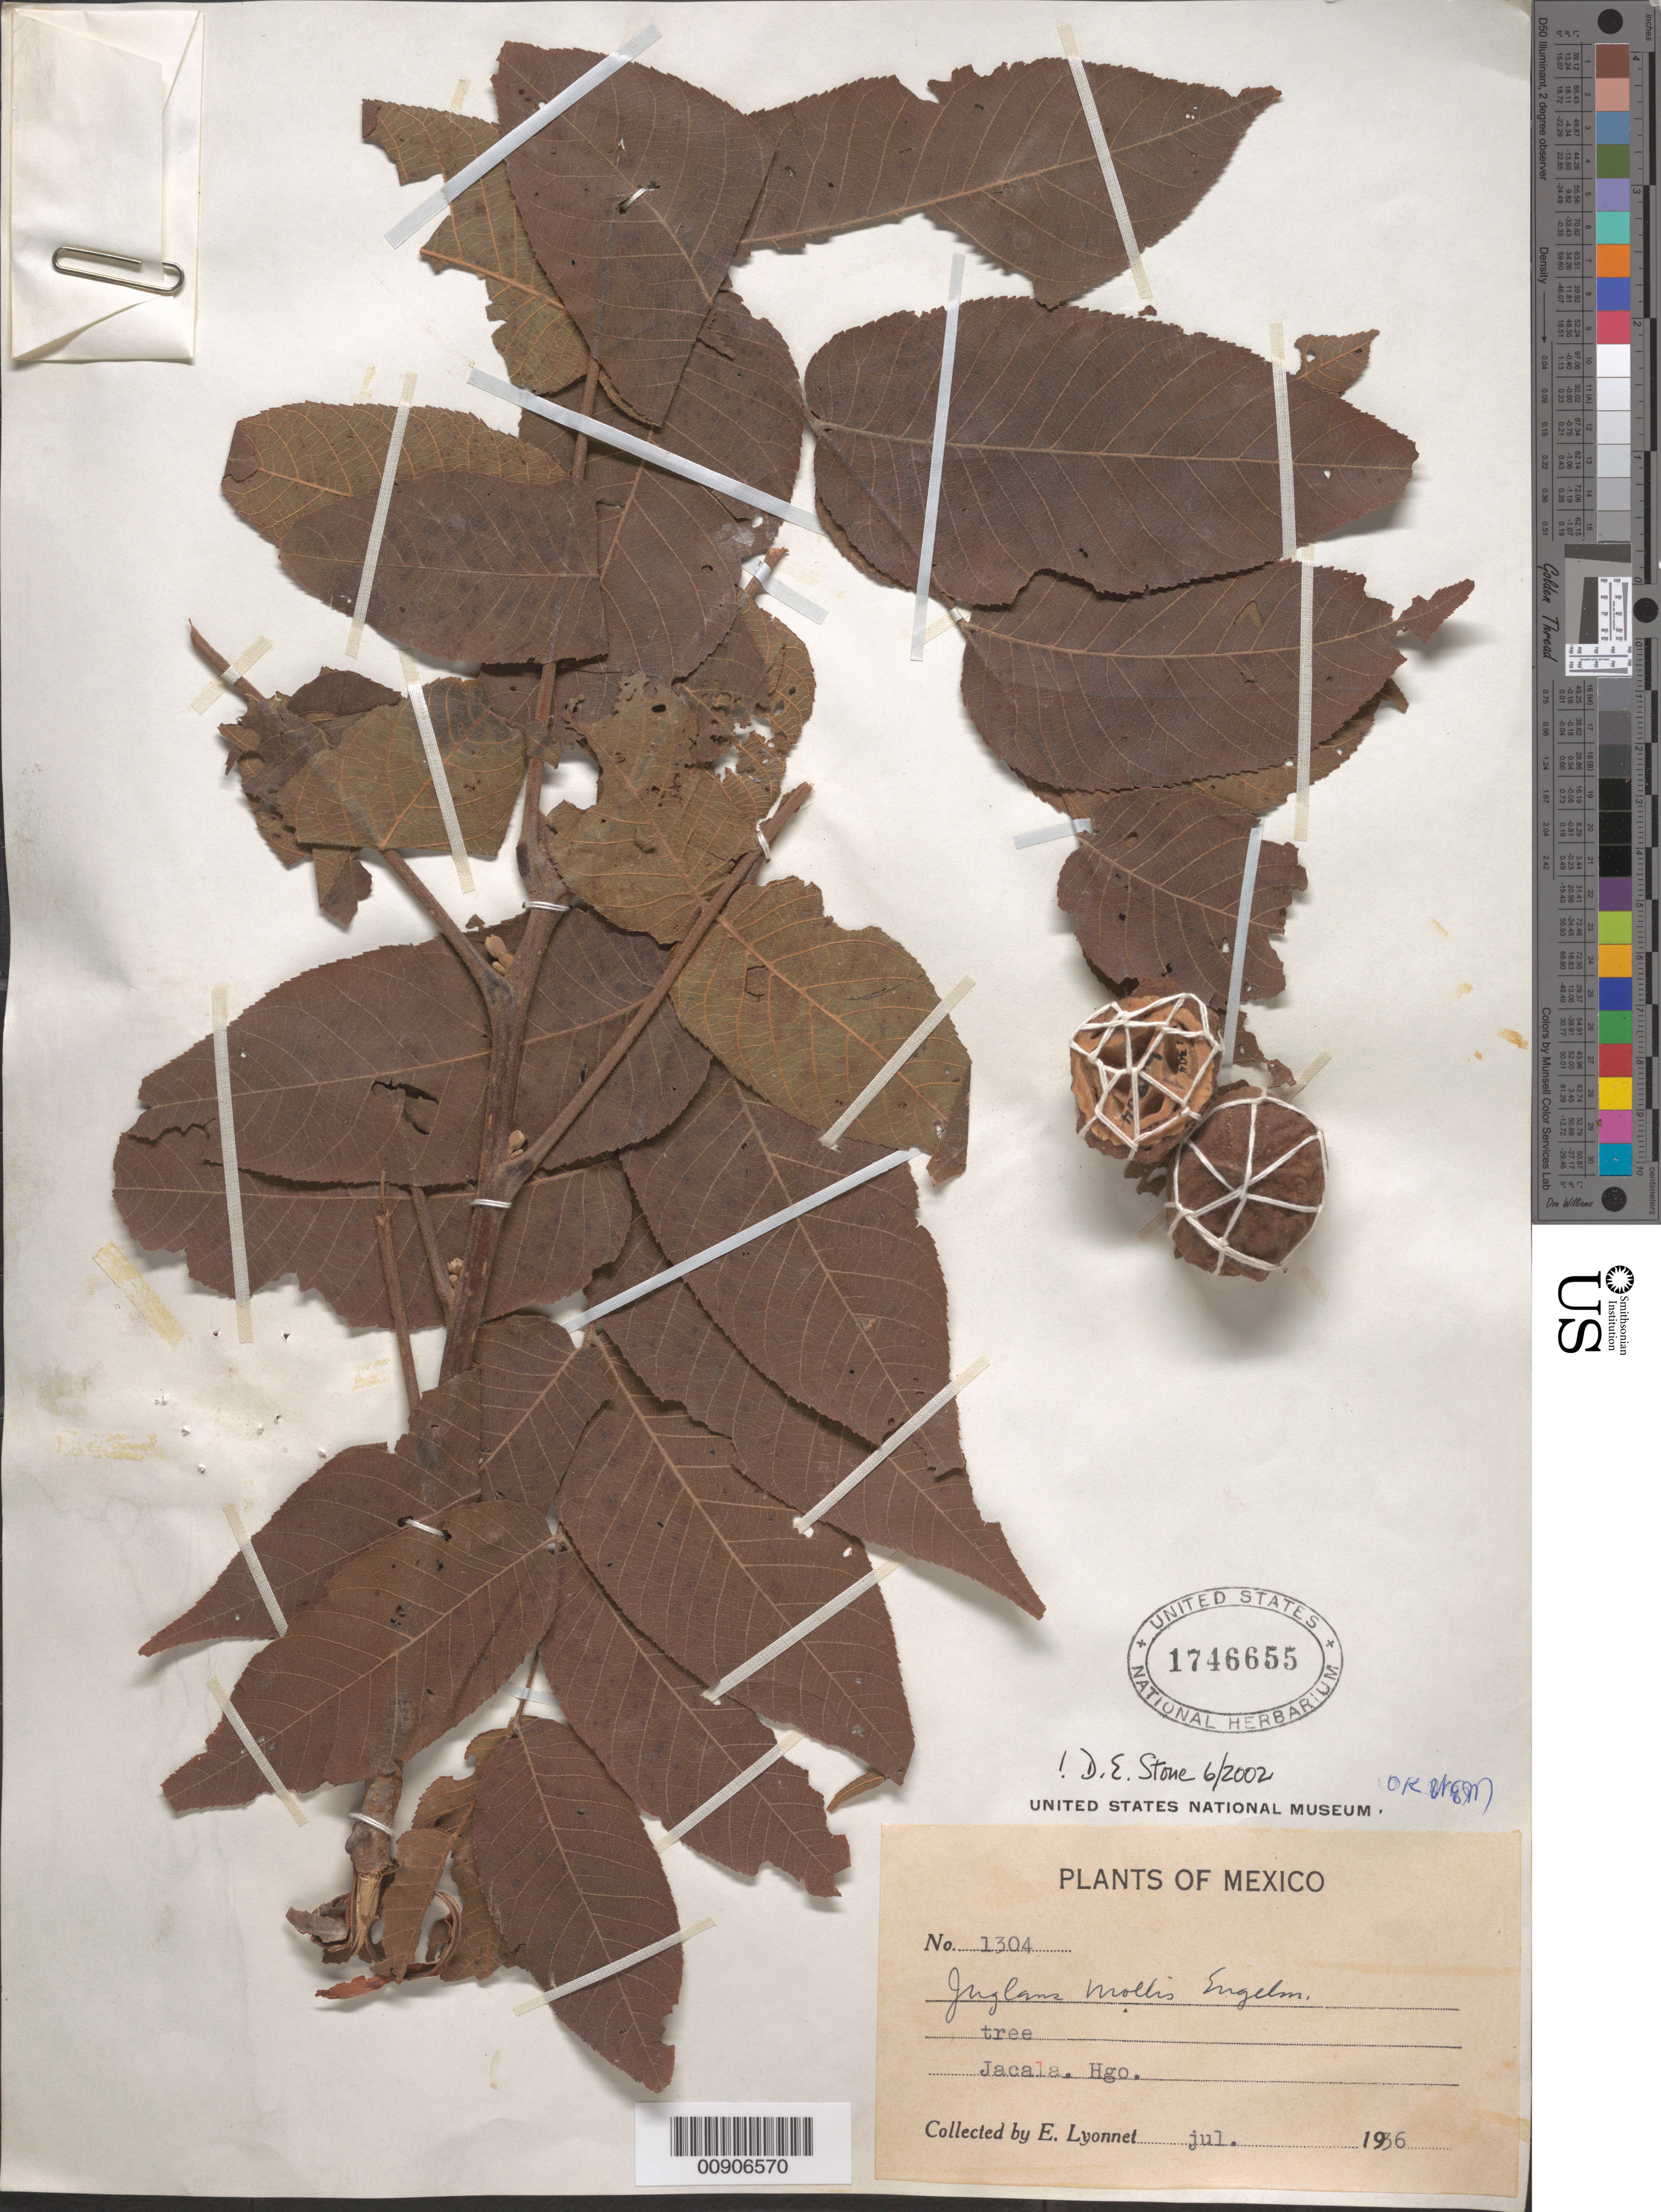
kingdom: Plantae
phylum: Tracheophyta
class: Magnoliopsida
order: Fagales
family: Juglandaceae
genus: Juglans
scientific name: Juglans mollis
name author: Engelm. ex Hemsl.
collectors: Bro. E. Lyonnet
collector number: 1304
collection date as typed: Jul 1936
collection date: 1936-07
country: Mexico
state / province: Hidalgo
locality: Jacala, Hidalgo.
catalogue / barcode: US 1746655